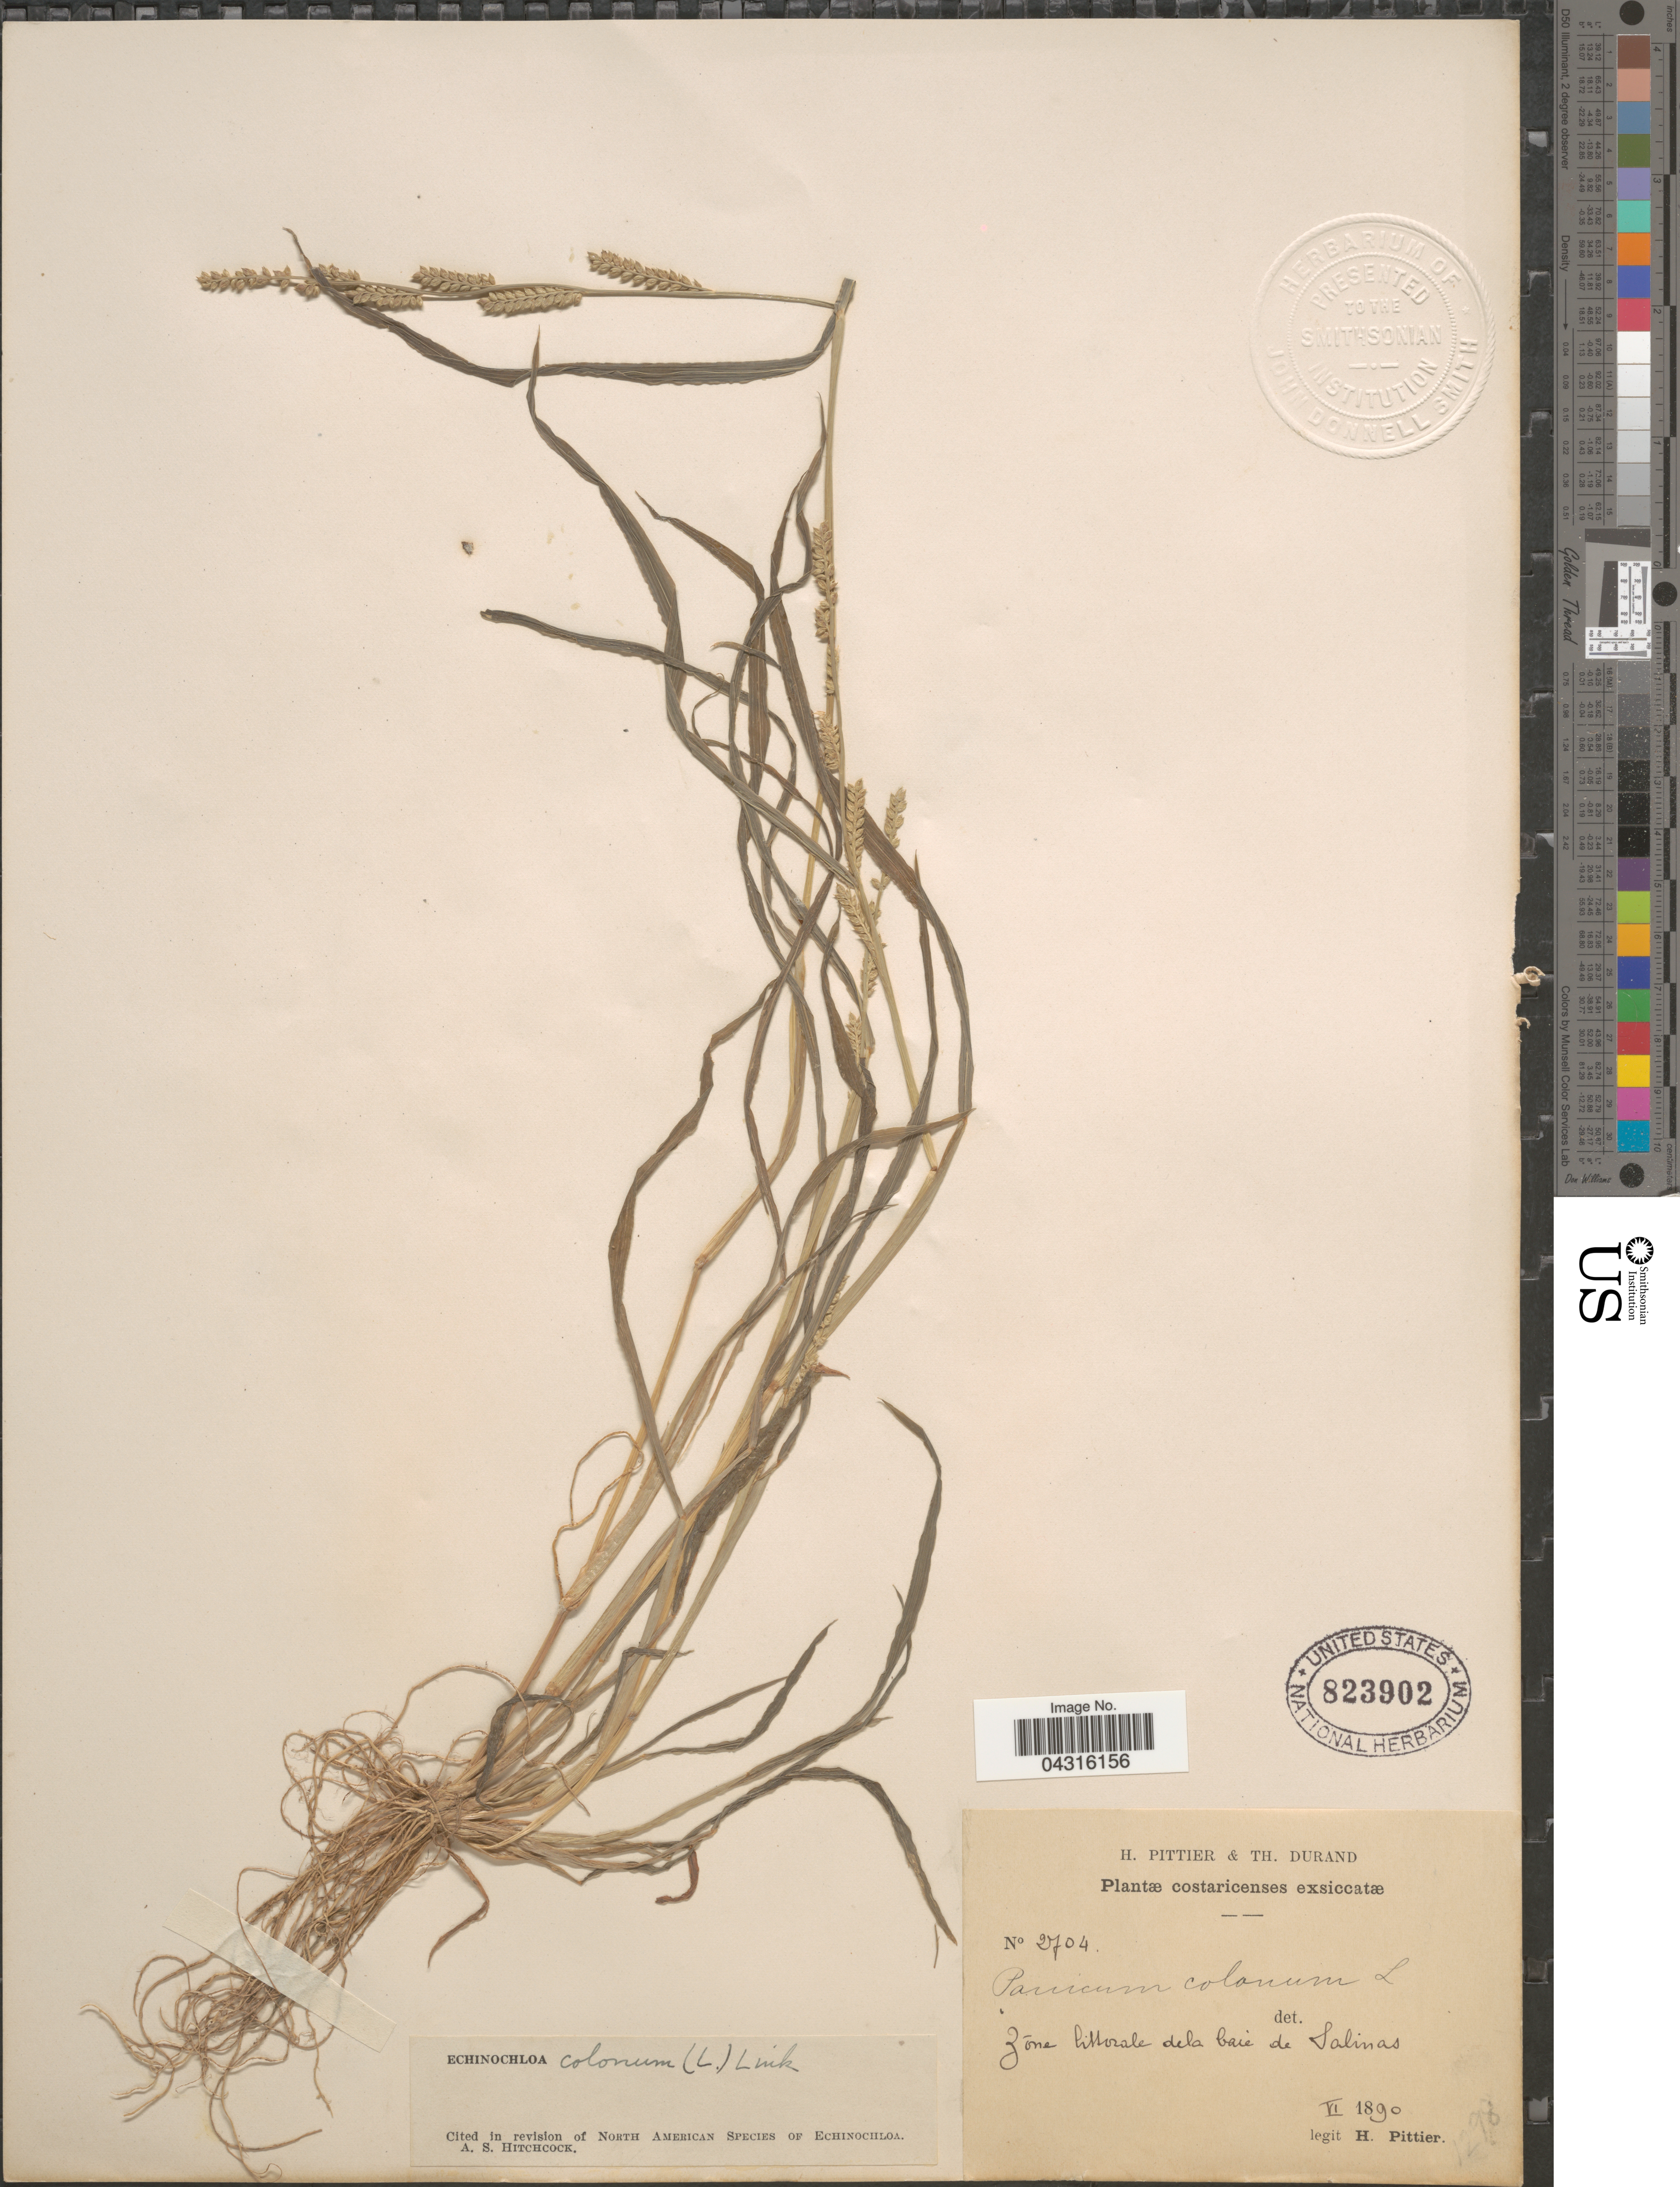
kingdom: Plantae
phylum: Tracheophyta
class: Liliopsida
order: Poales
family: Poaceae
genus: Echinochloa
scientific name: Echinochloa colona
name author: (L.) Link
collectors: H. F. Pittier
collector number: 2704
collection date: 1890-06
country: Costa Rica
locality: Costaricenses. Zone littorale de la baie de Salinas.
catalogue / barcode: US 823902